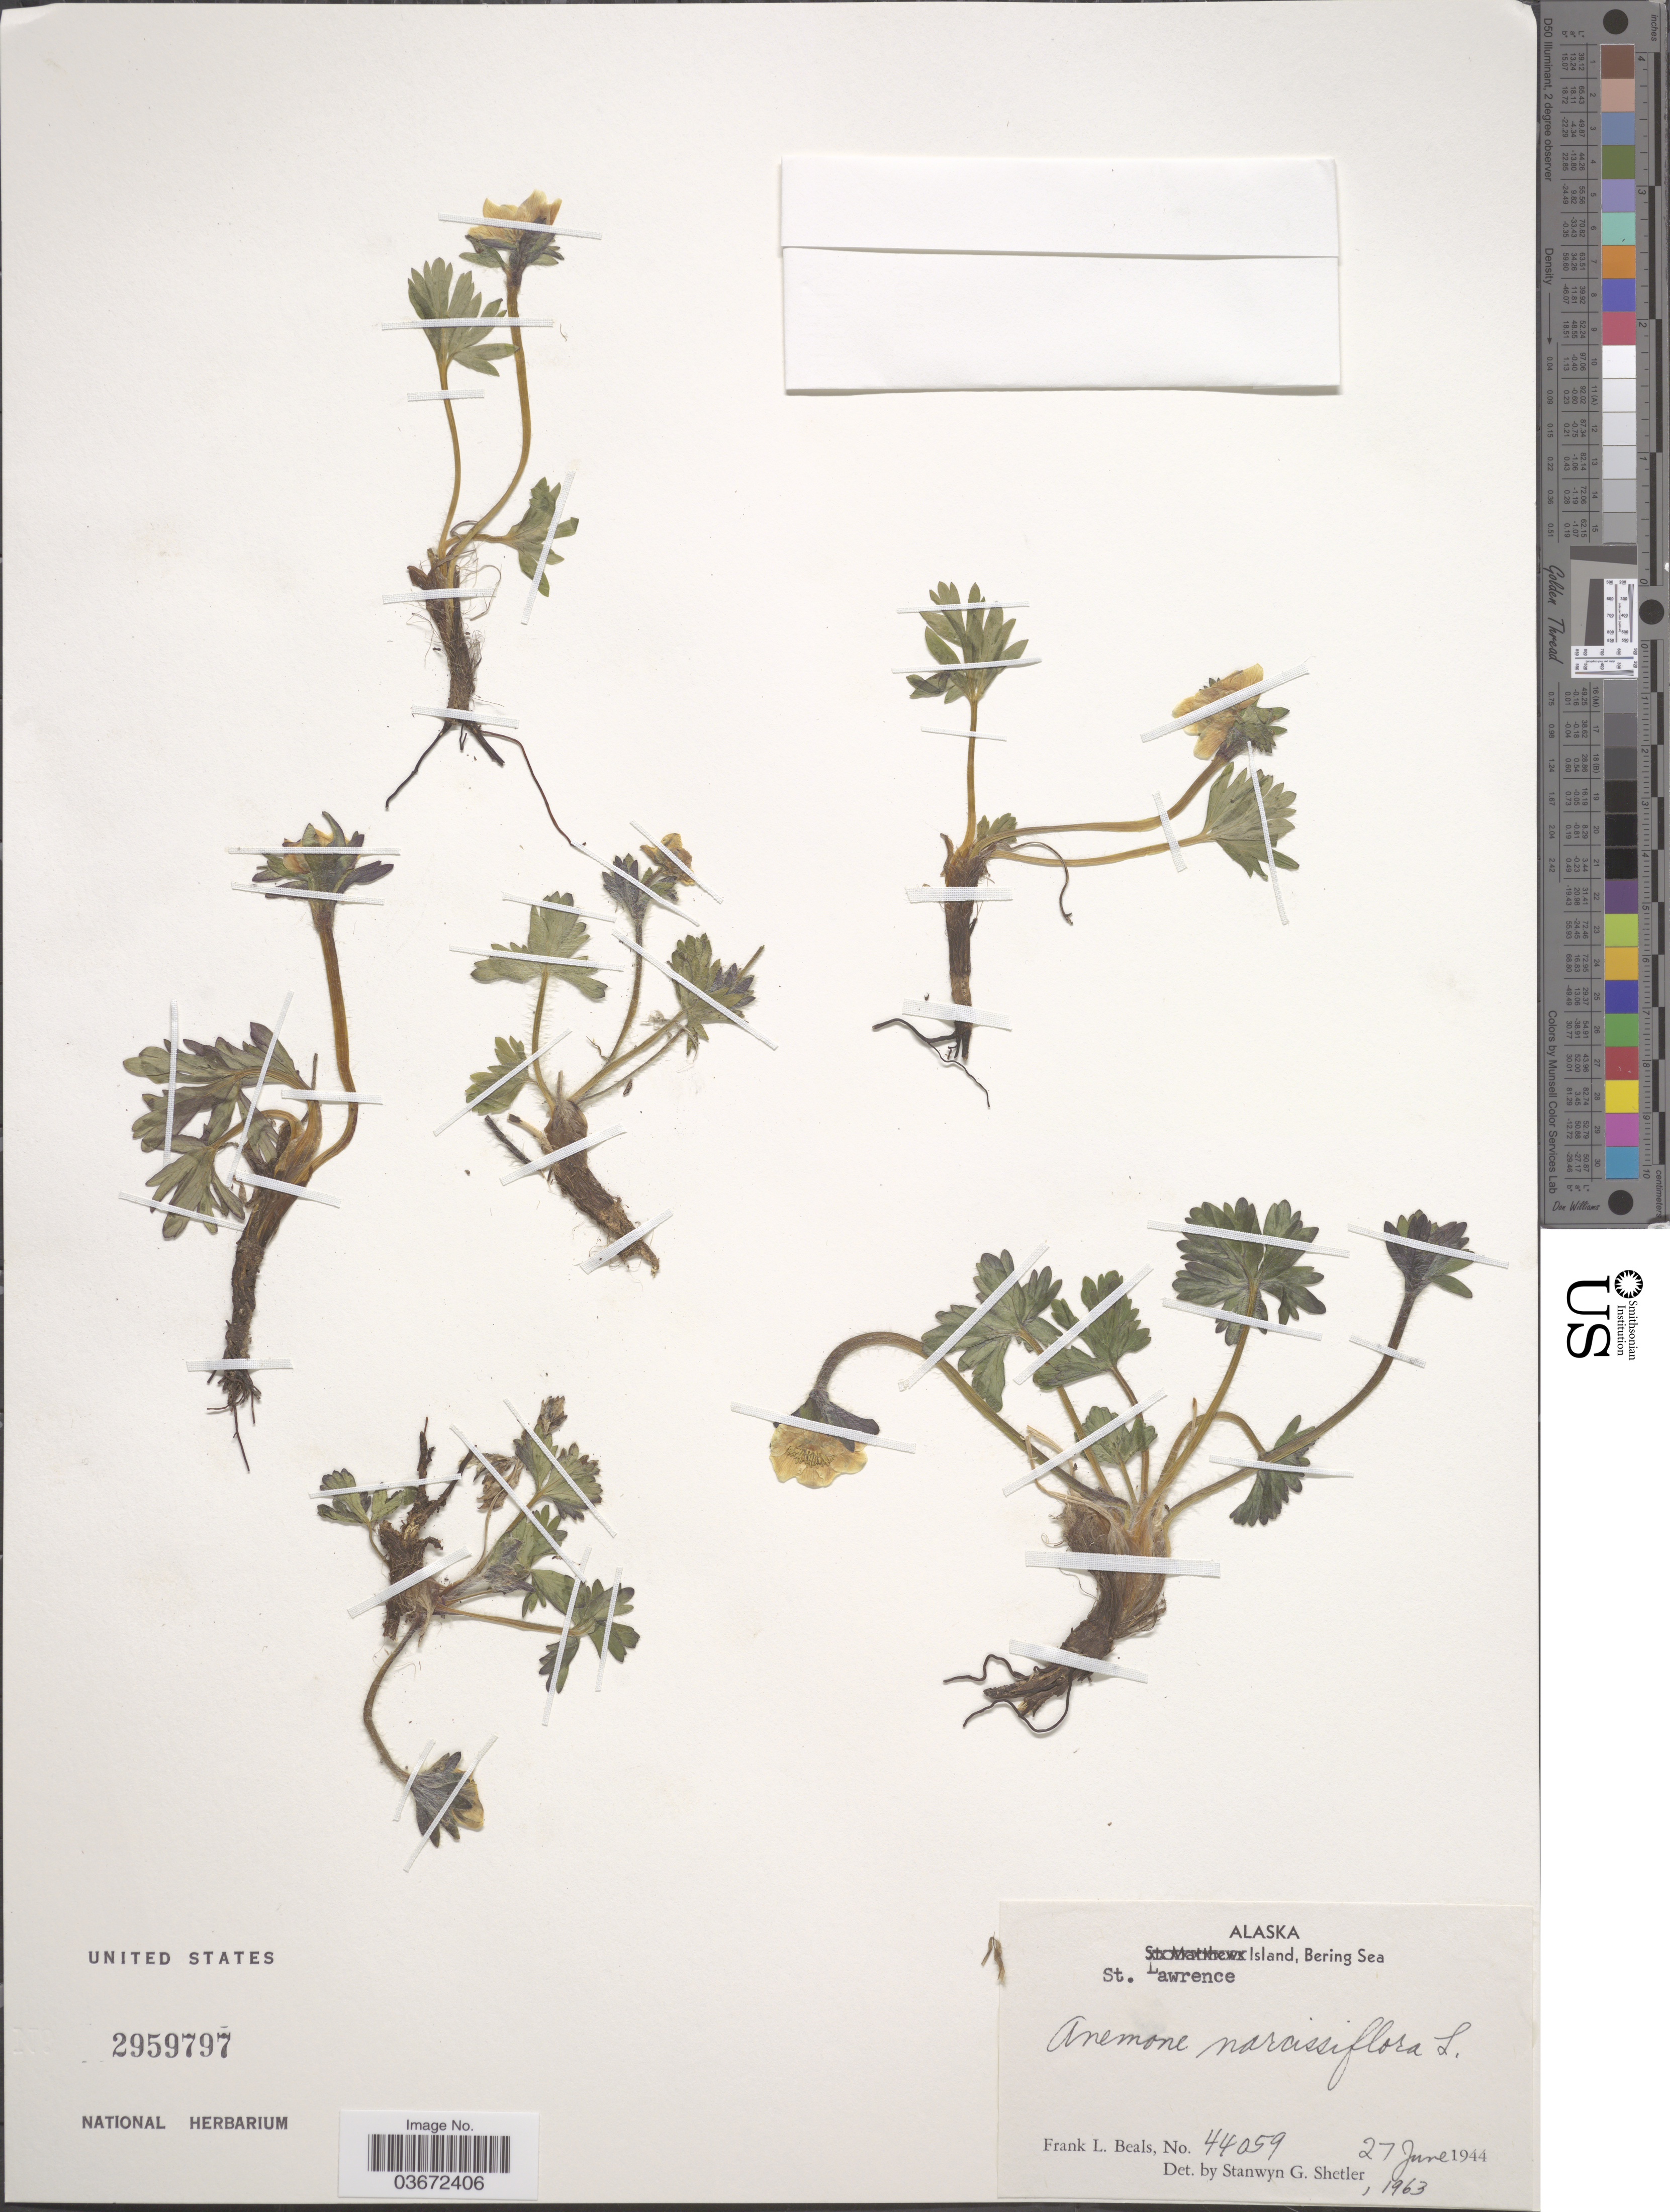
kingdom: Plantae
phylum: Tracheophyta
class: Magnoliopsida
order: Ranunculales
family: Ranunculaceae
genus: Anemone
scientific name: Anemone narcissiflora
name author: L.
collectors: F. Beals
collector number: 44059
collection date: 1944-06-27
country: United States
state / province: Alaska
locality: St. Lawrence Island, Bering Sea.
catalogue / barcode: US 2959797